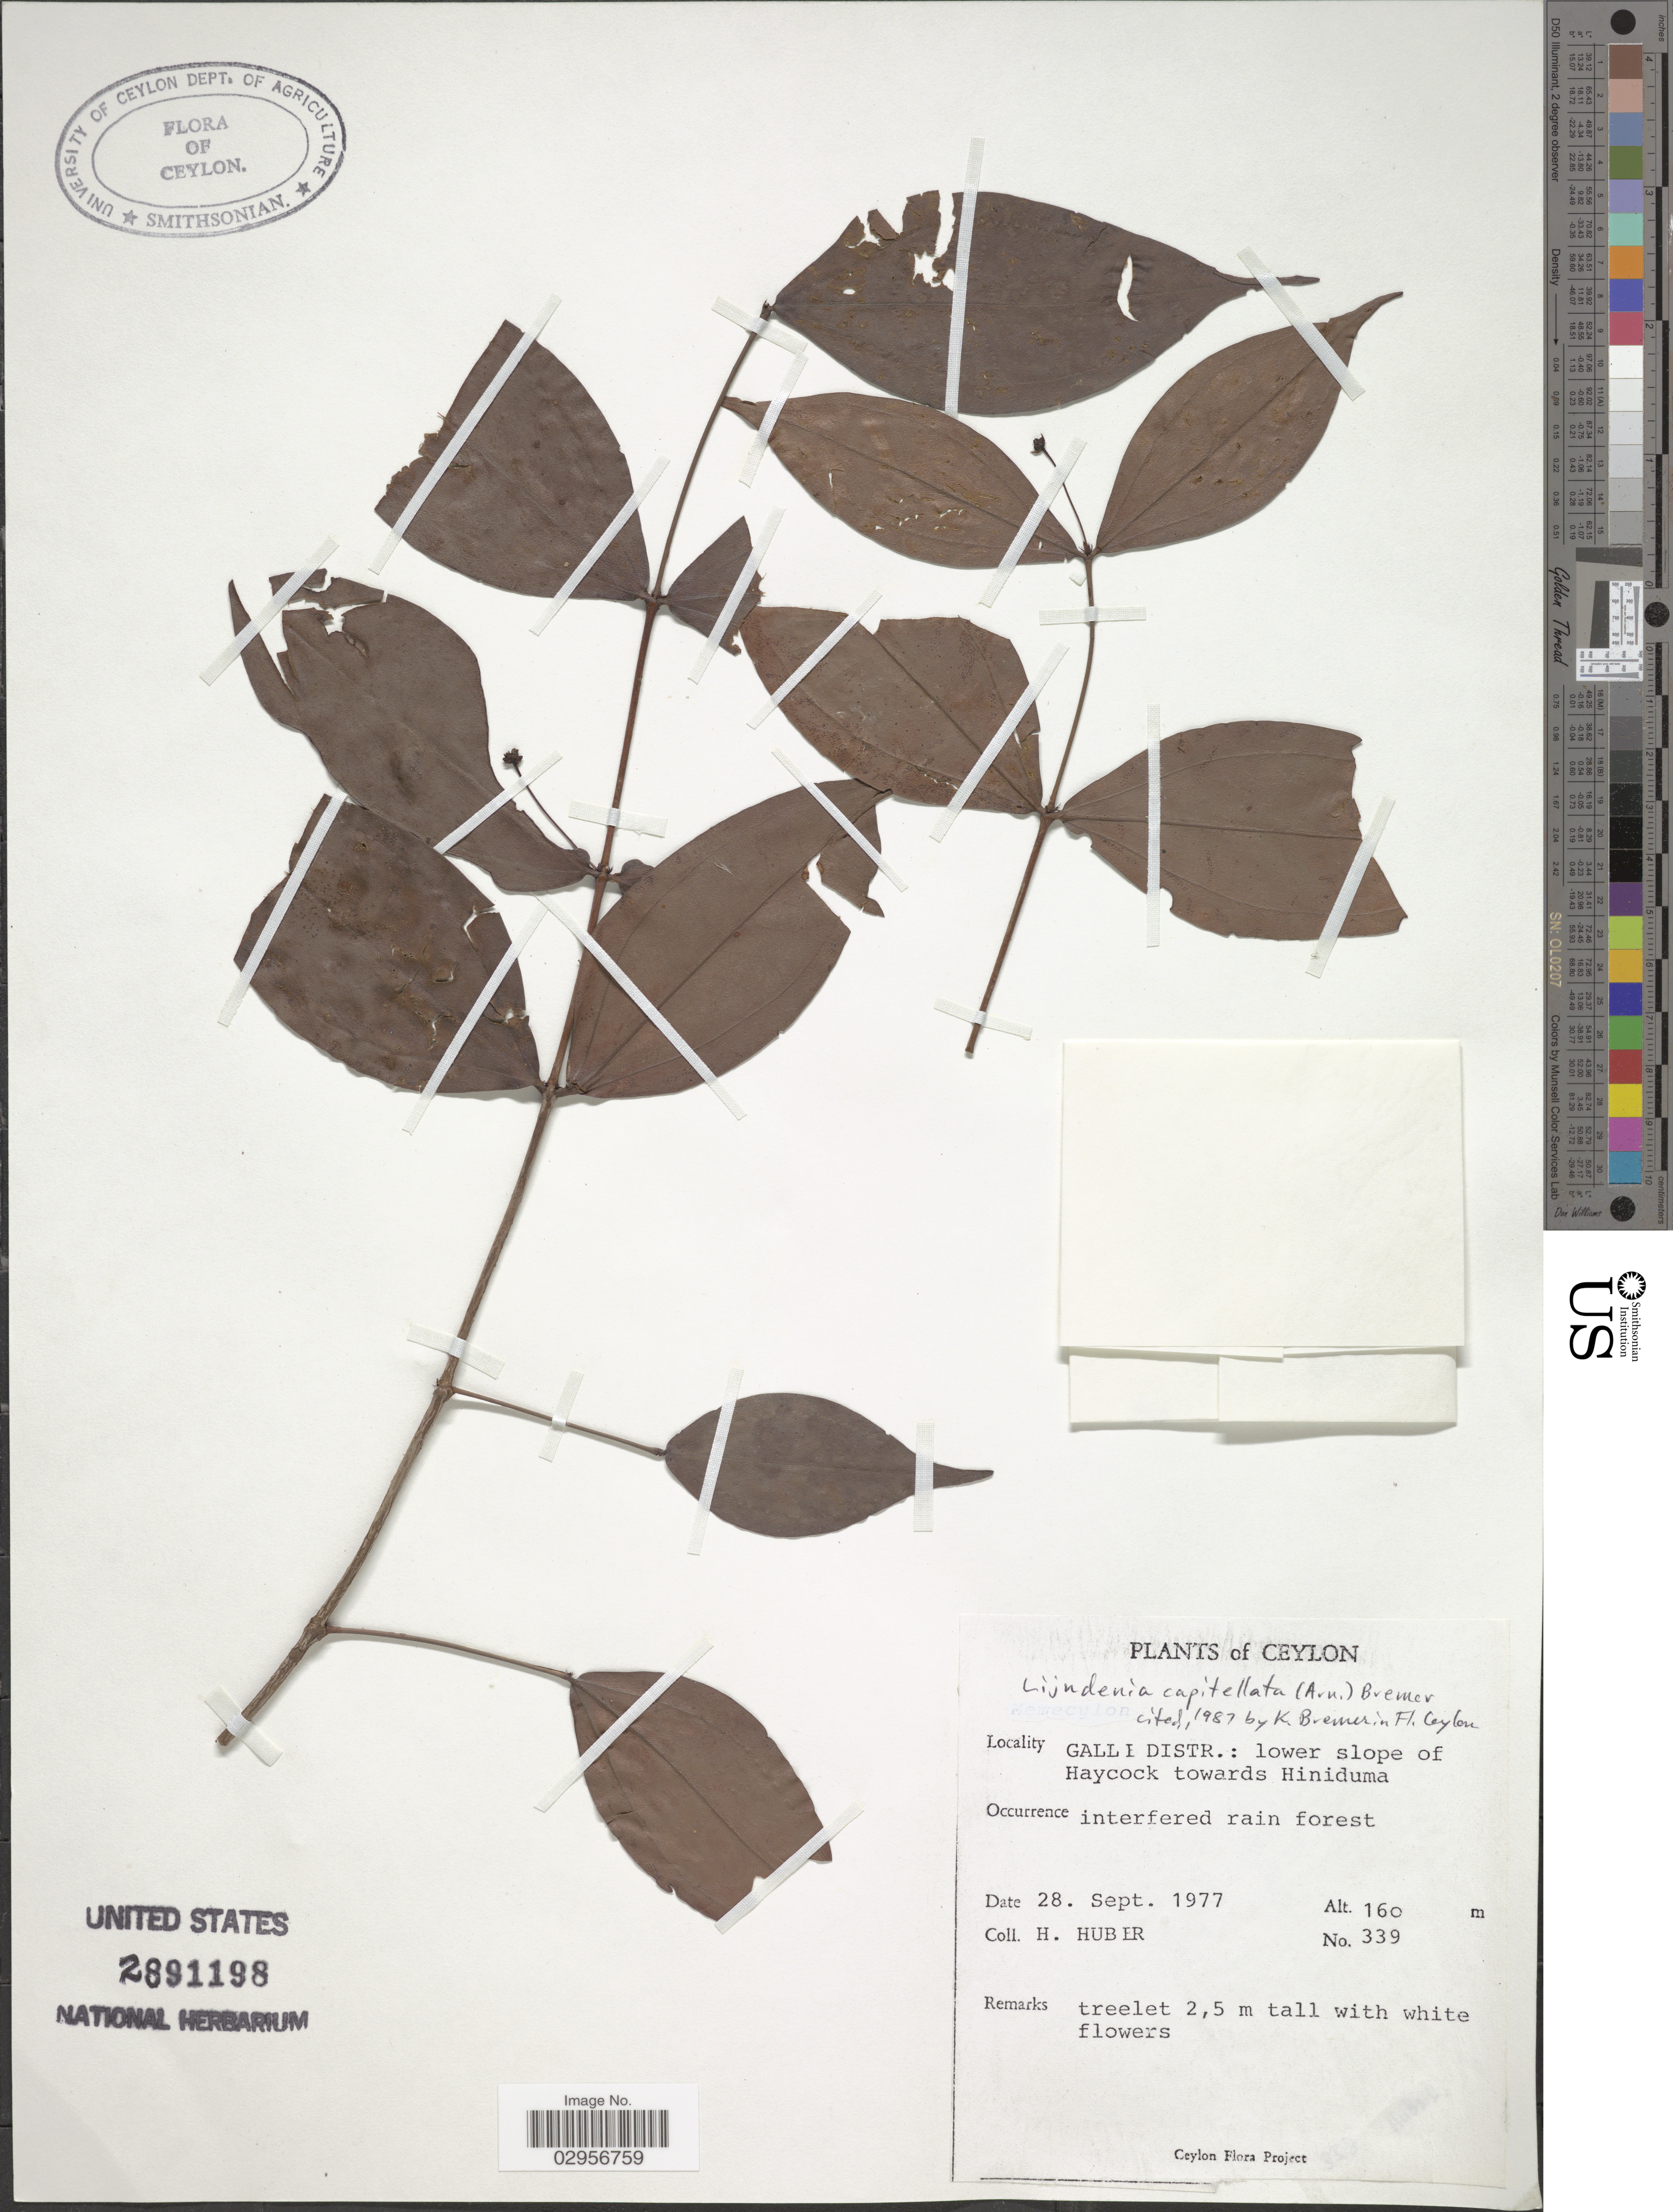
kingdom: Plantae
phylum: Tracheophyta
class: Magnoliopsida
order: Myrtales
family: Melastomataceae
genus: Lijndenia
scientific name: Lijndenia capitellata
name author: K. Bremer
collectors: H. Huber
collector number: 339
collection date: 1977-09-28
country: Sri Lanka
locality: Ceylon, Galle Distr.: lower slope of Haycock towards Hiniduma.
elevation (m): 160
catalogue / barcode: US 2891198